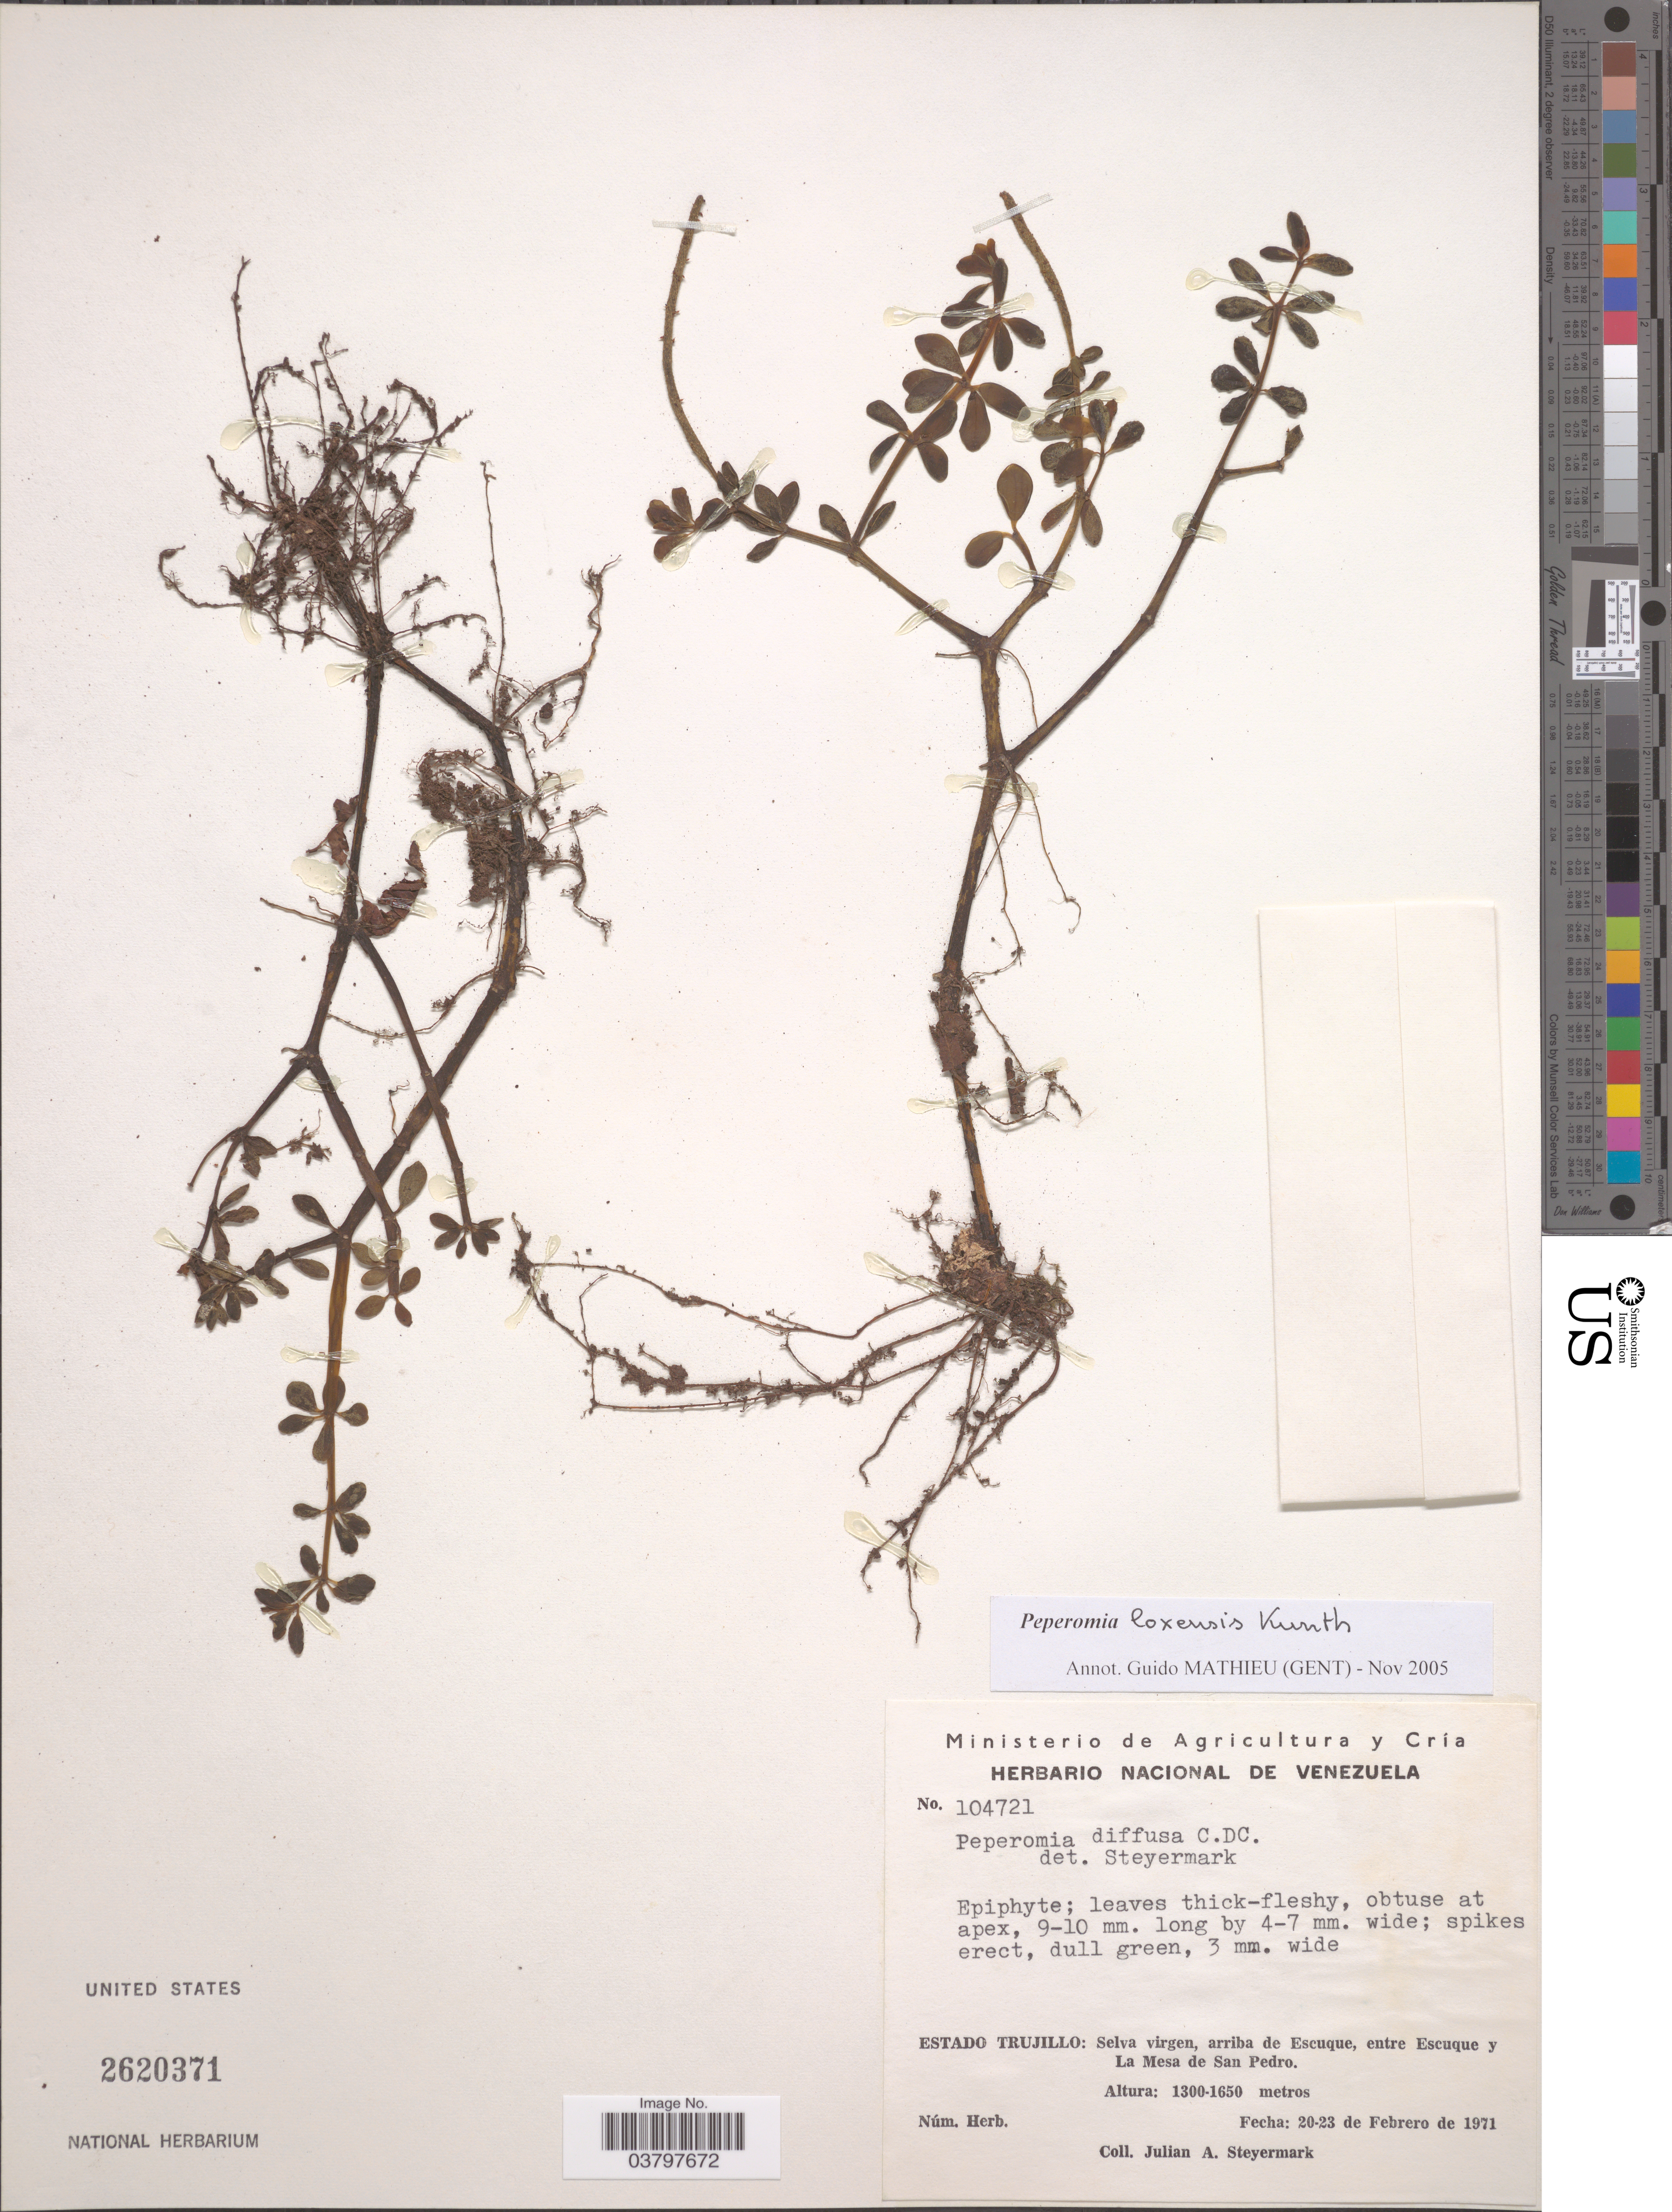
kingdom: Plantae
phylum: Tracheophyta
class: Magnoliopsida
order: Piperales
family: Piperaceae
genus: Peperomia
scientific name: Peperomia loxensis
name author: Kunth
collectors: J. Steyermark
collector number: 104721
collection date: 1971-02-20/1971-02-23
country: Venezuela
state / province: Trujillo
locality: Estado Trujillo: Selva virgen, arriba de Escuque, entre Escuque y La Mesa de San Pedro.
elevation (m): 1300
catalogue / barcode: US 2620371